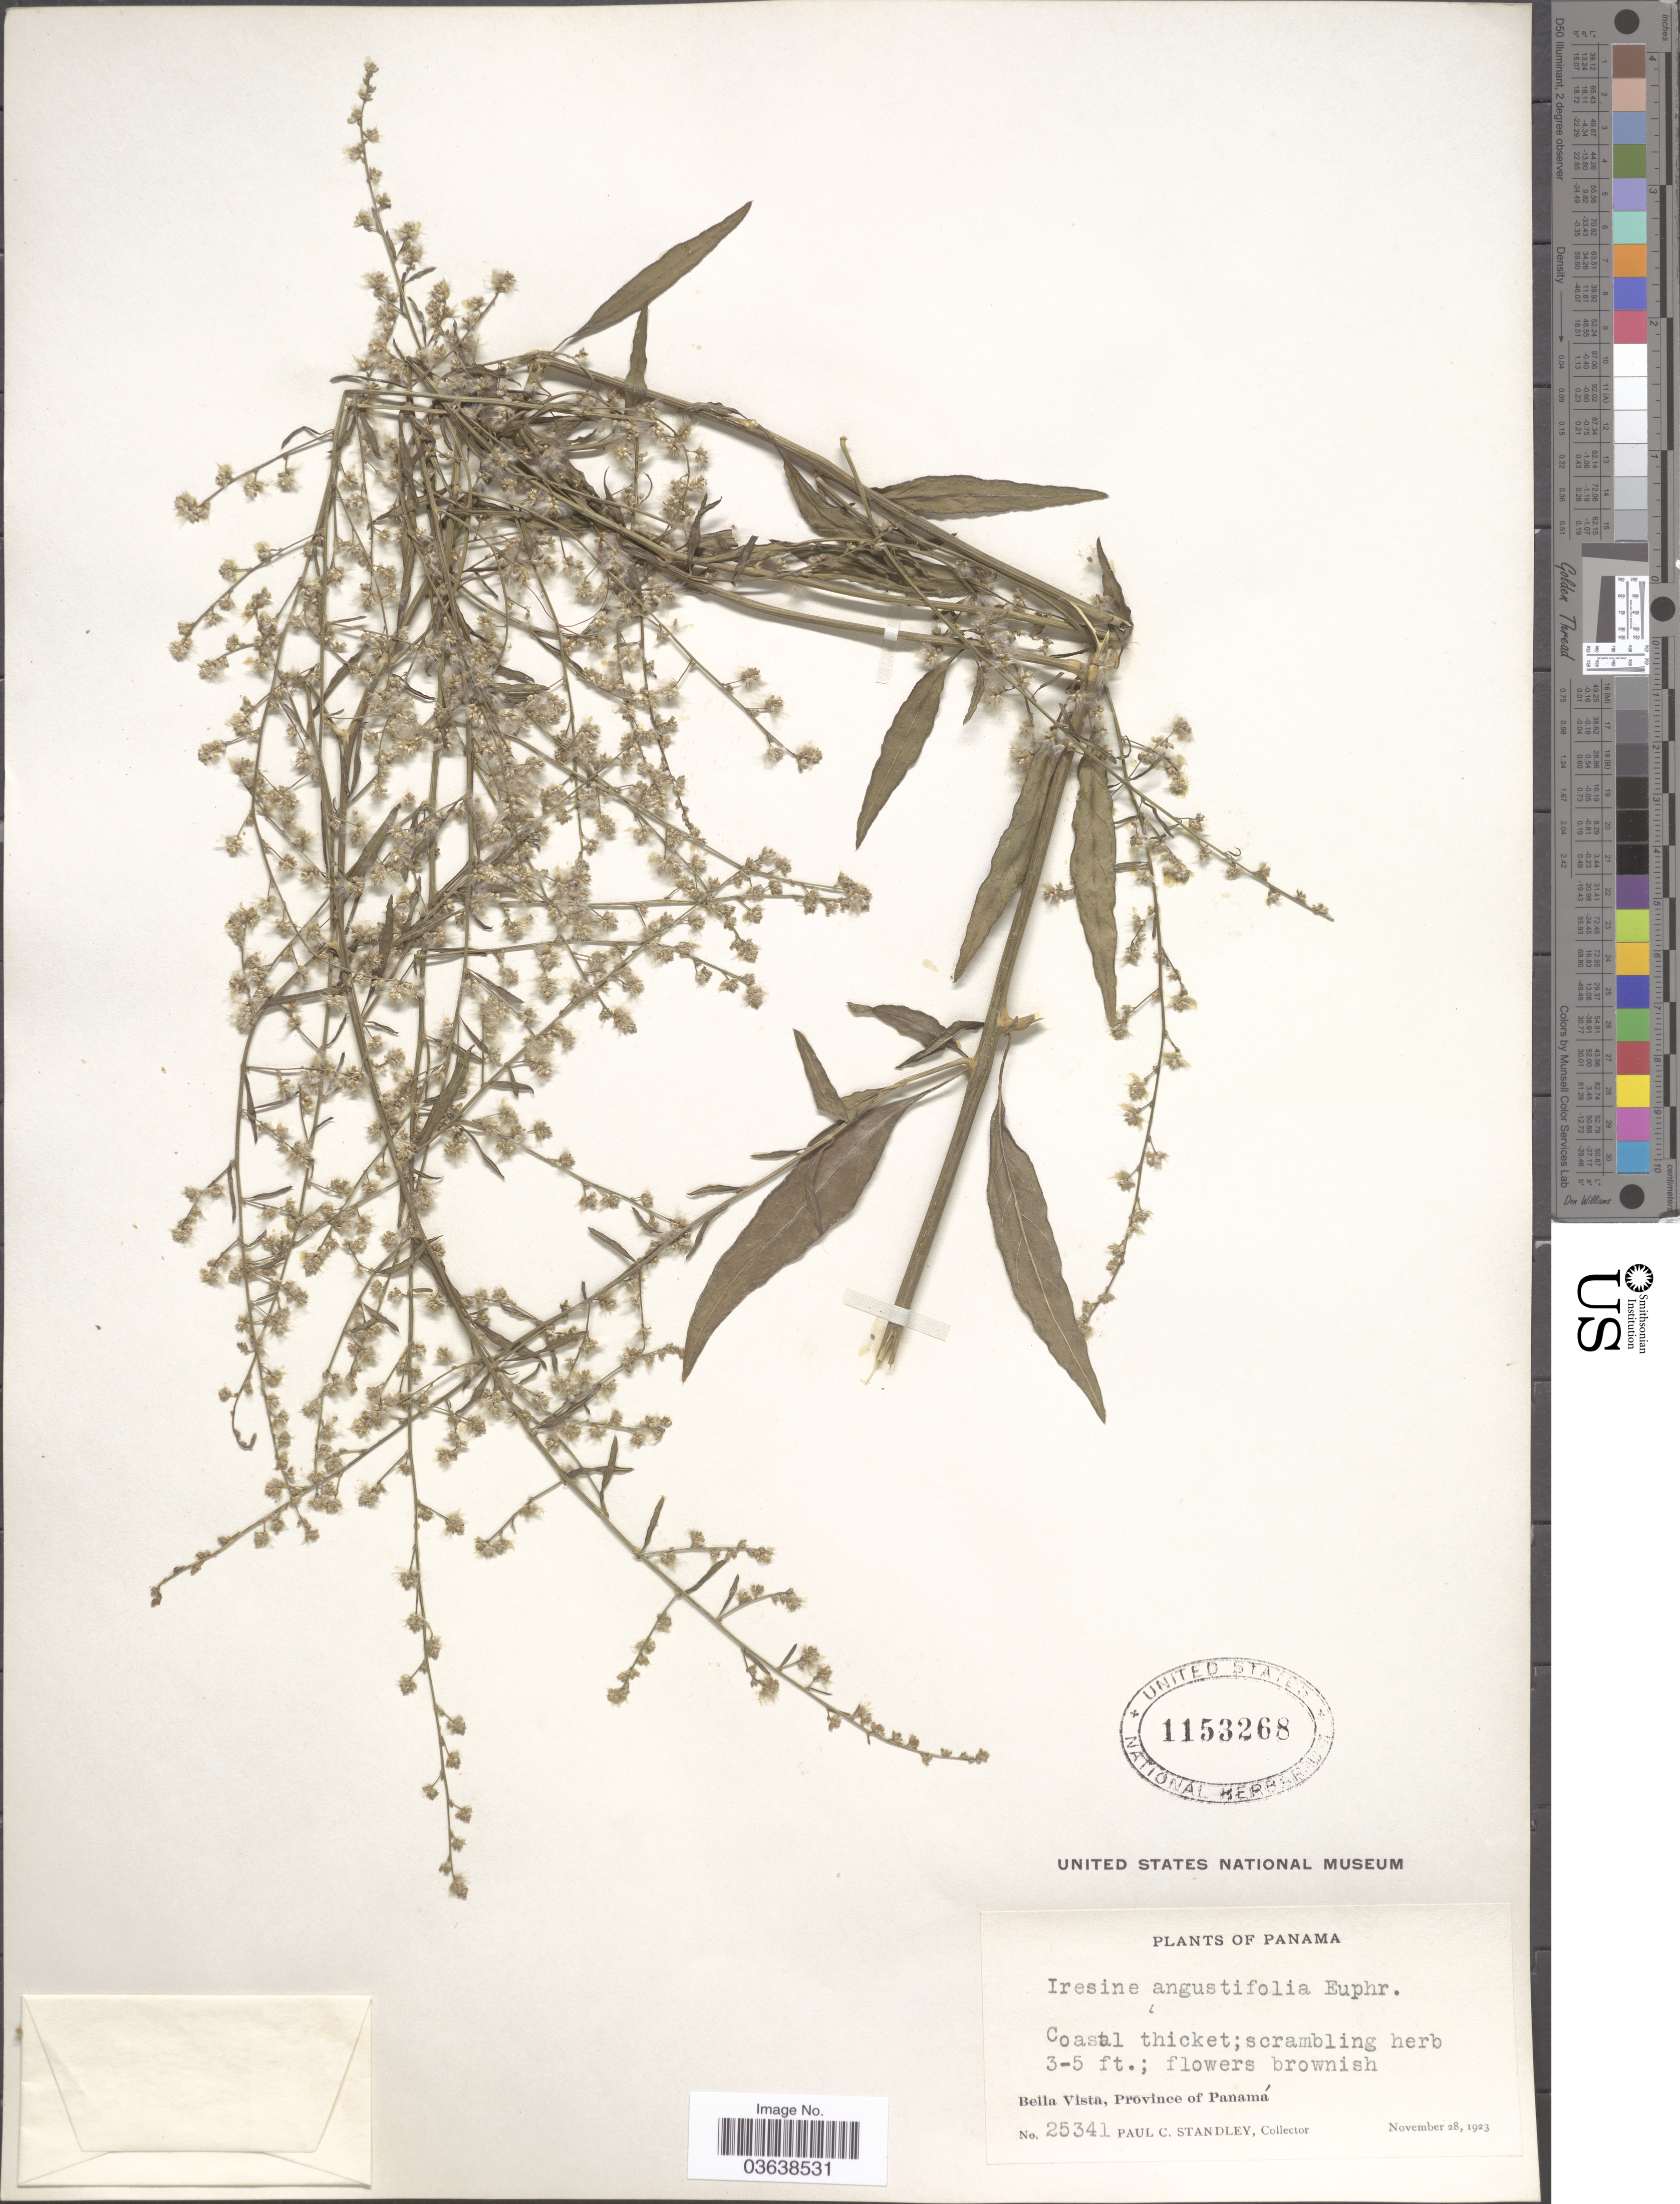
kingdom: Plantae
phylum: Tracheophyta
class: Magnoliopsida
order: Caryophyllales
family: Amaranthaceae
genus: Iresine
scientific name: Iresine angustifolia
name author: Euphrasén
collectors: P. C. Standley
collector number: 25341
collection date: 1923-11-28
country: Panama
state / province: Panamá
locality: Bella Vista.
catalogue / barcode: US 1153268